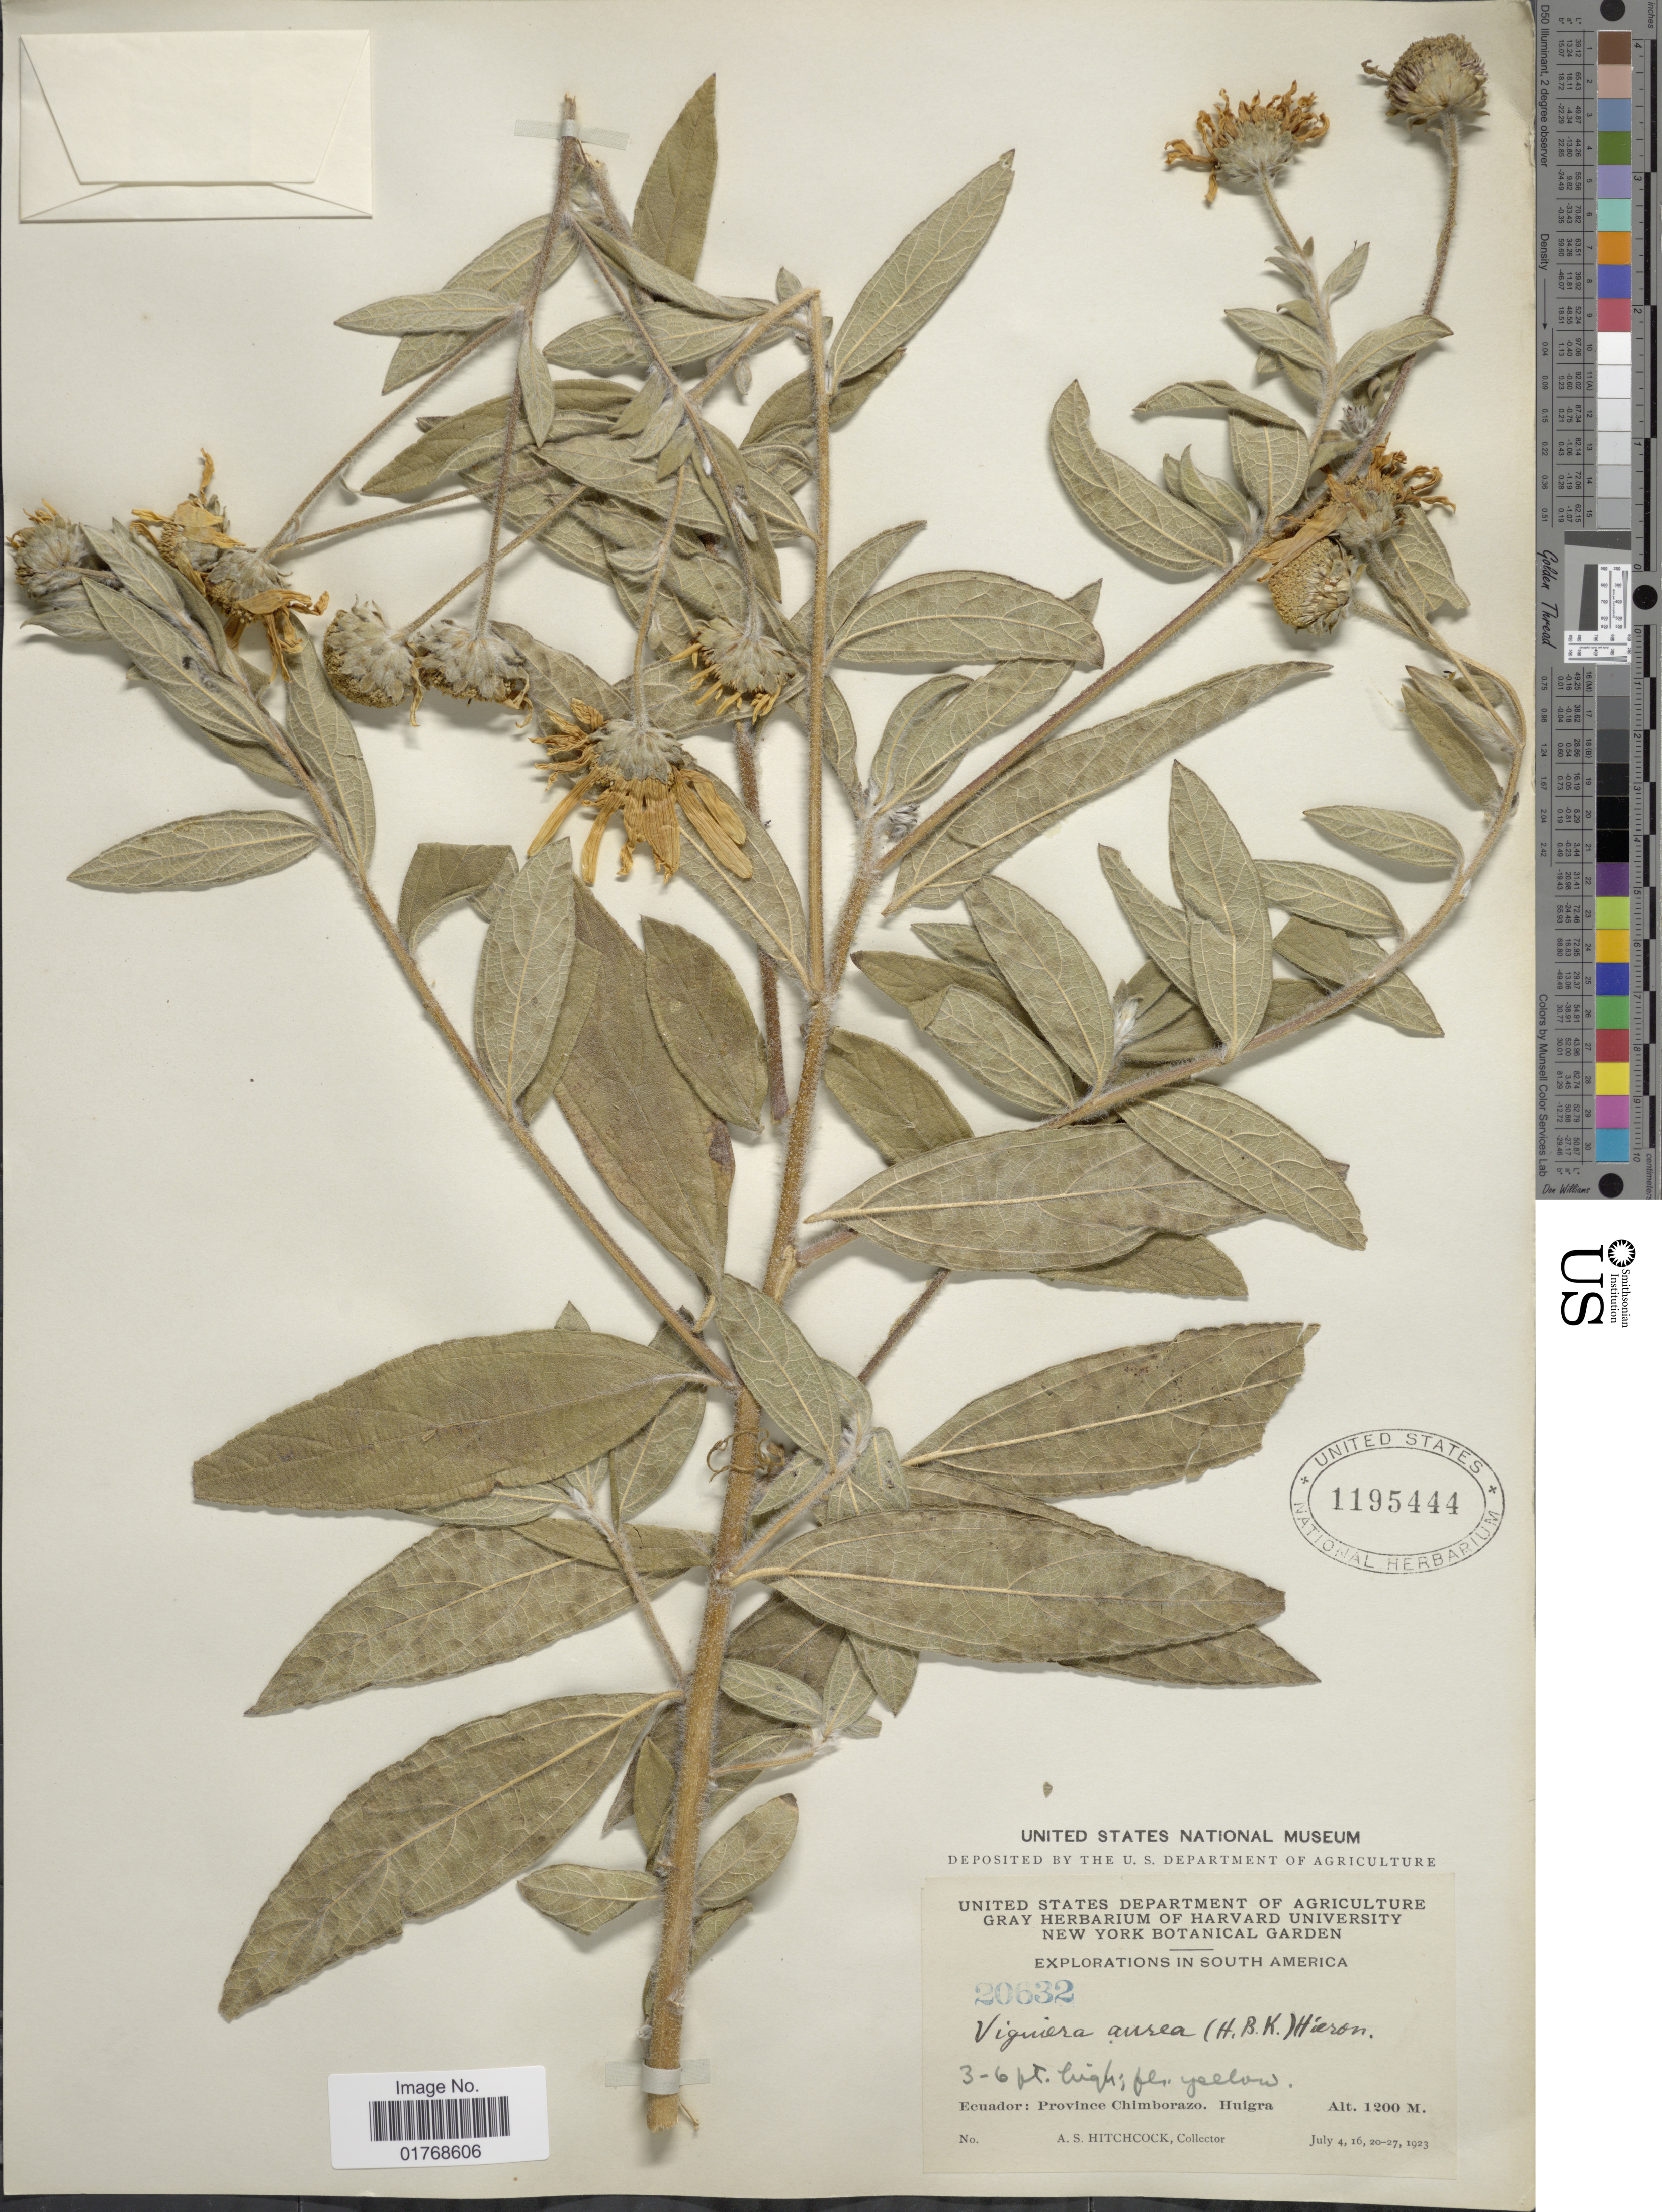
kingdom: Plantae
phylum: Tracheophyta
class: Magnoliopsida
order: Asterales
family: Asteraceae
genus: Viguiera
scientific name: Viguiera incana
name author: (Pers.) S.F. Blake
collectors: A. S. Hitchcock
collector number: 20632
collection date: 1923-07-04/1923-07-27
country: Ecuador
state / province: Chimborazo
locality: Huigra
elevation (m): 1200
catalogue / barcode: US 1195444